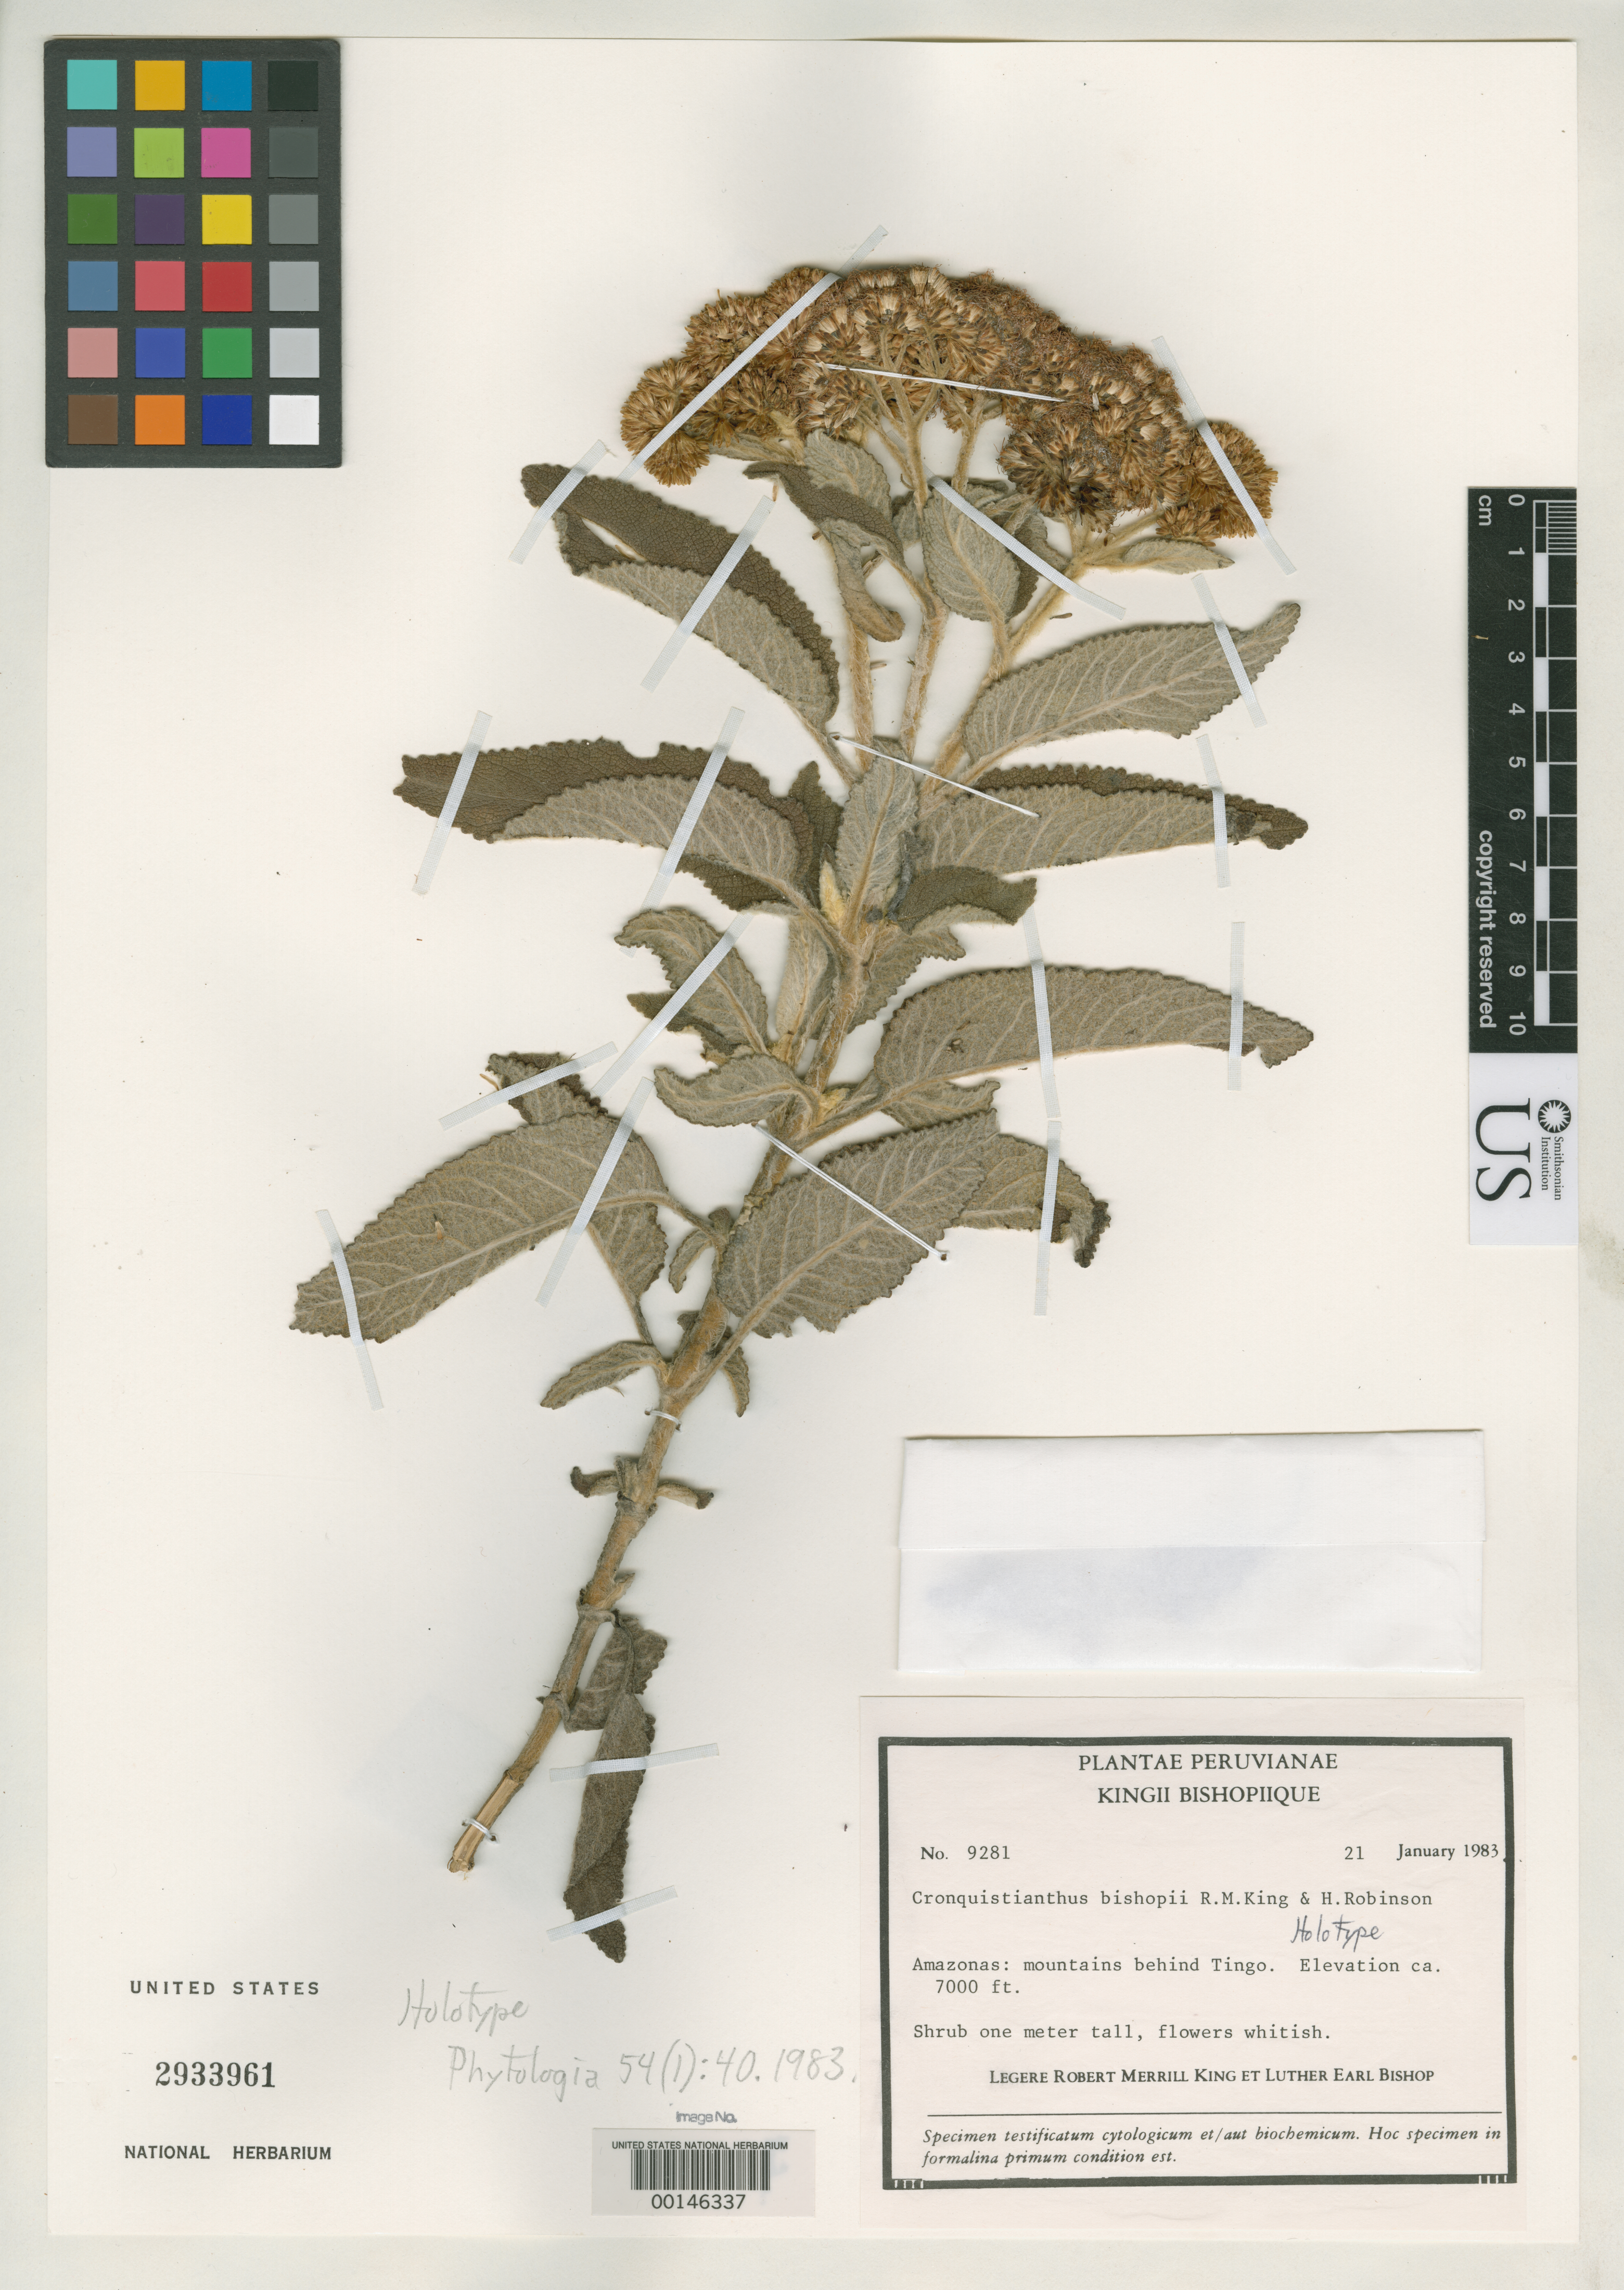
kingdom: Plantae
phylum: Tracheophyta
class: Magnoliopsida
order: Asterales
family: Asteraceae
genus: Cronquistianthus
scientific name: Cronquistianthus bishopii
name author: R.M. King & H. Rob.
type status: Holotype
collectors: R. M. King & L. E. Bishop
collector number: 9281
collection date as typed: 21 Jan 1983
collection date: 1983-01-21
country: Peru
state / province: Amazonas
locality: mountains behind Tingo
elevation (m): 2134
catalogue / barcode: US 2933961